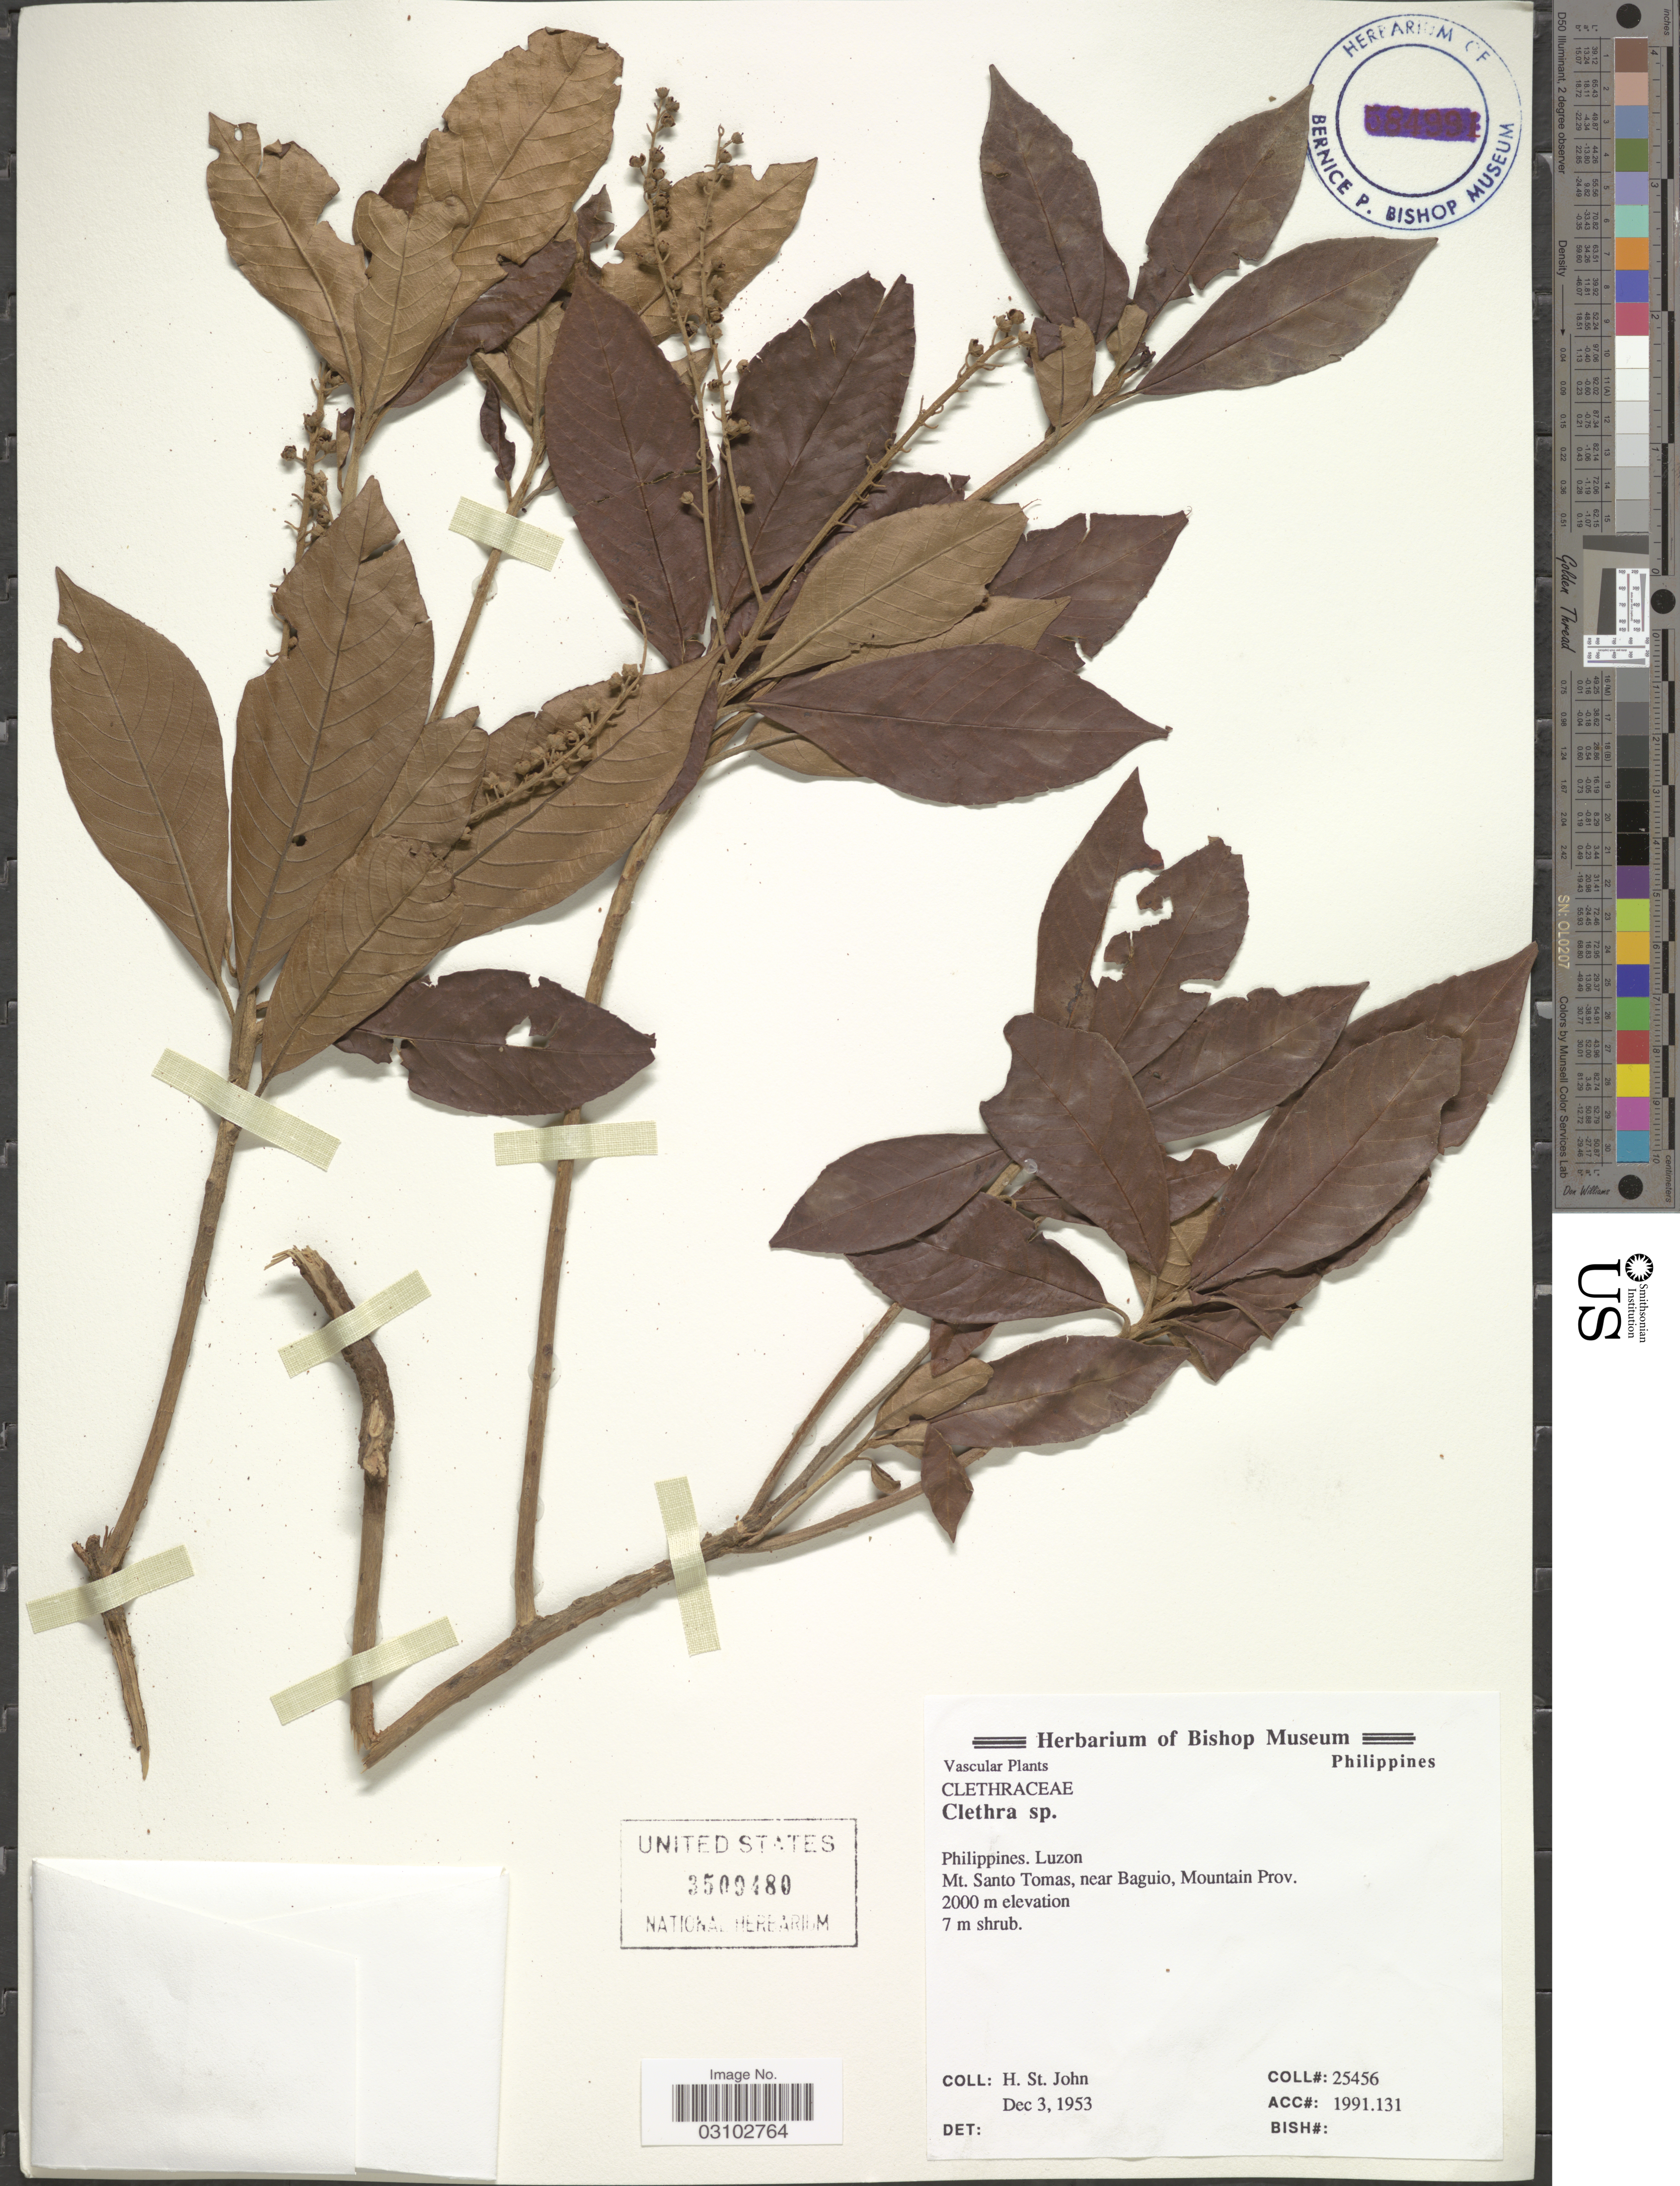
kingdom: Plantae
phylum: Tracheophyta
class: Magnoliopsida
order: Ericales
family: Clethraceae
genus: Clethra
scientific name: Clethra tomentella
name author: Rolfe ex Dunn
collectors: H. St. John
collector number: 25456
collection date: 1953-12-03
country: Philippines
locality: Mt. Santo Tomas, near Baguio, Mountain Prov.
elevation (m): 2000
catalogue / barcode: US 3509480